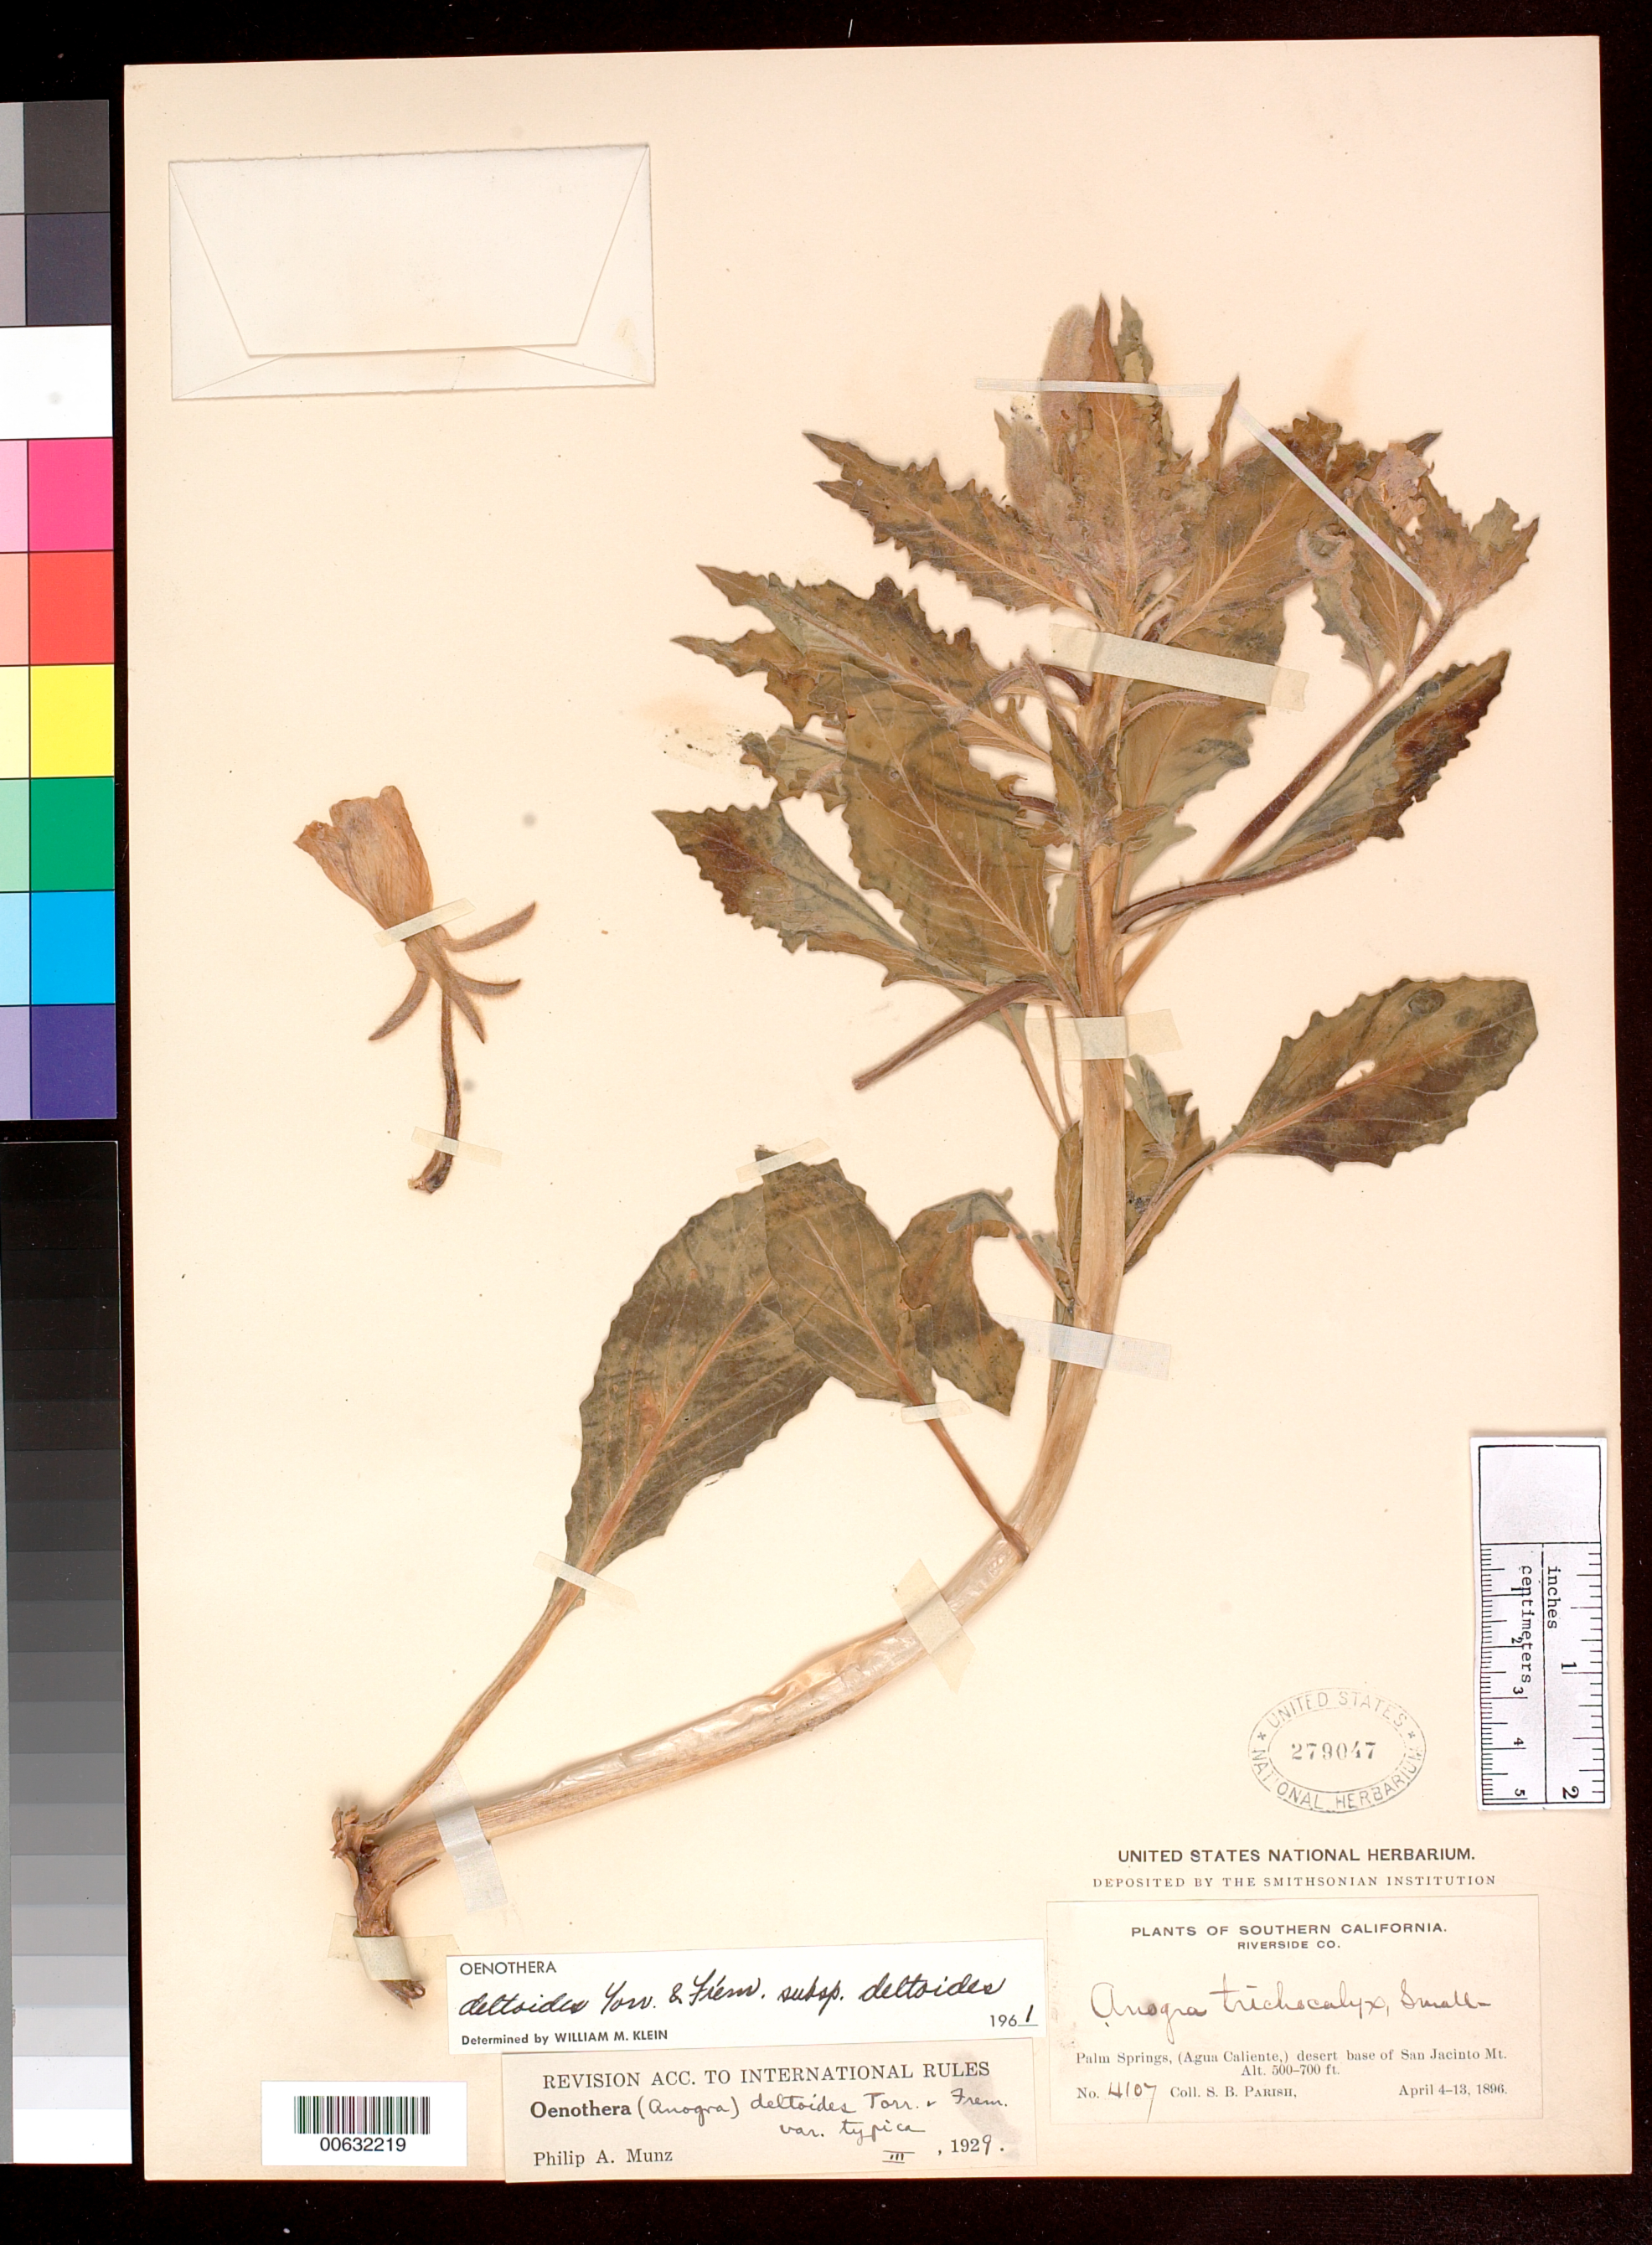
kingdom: Plantae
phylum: Tracheophyta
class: Magnoliopsida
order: Myrtales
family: Onagraceae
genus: Oenothera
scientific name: Oenothera deltoides subsp. deltoides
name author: Torr. & Frém.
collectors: S. B. Parish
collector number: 4107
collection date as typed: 04 Apr 1896 to 13 Apr 1896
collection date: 1896-04-04/1896-04-13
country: United States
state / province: California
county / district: Riverside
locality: Palm Springs, (Agua Caliente), base of San Jacinto Mt.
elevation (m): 152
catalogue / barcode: US 279047